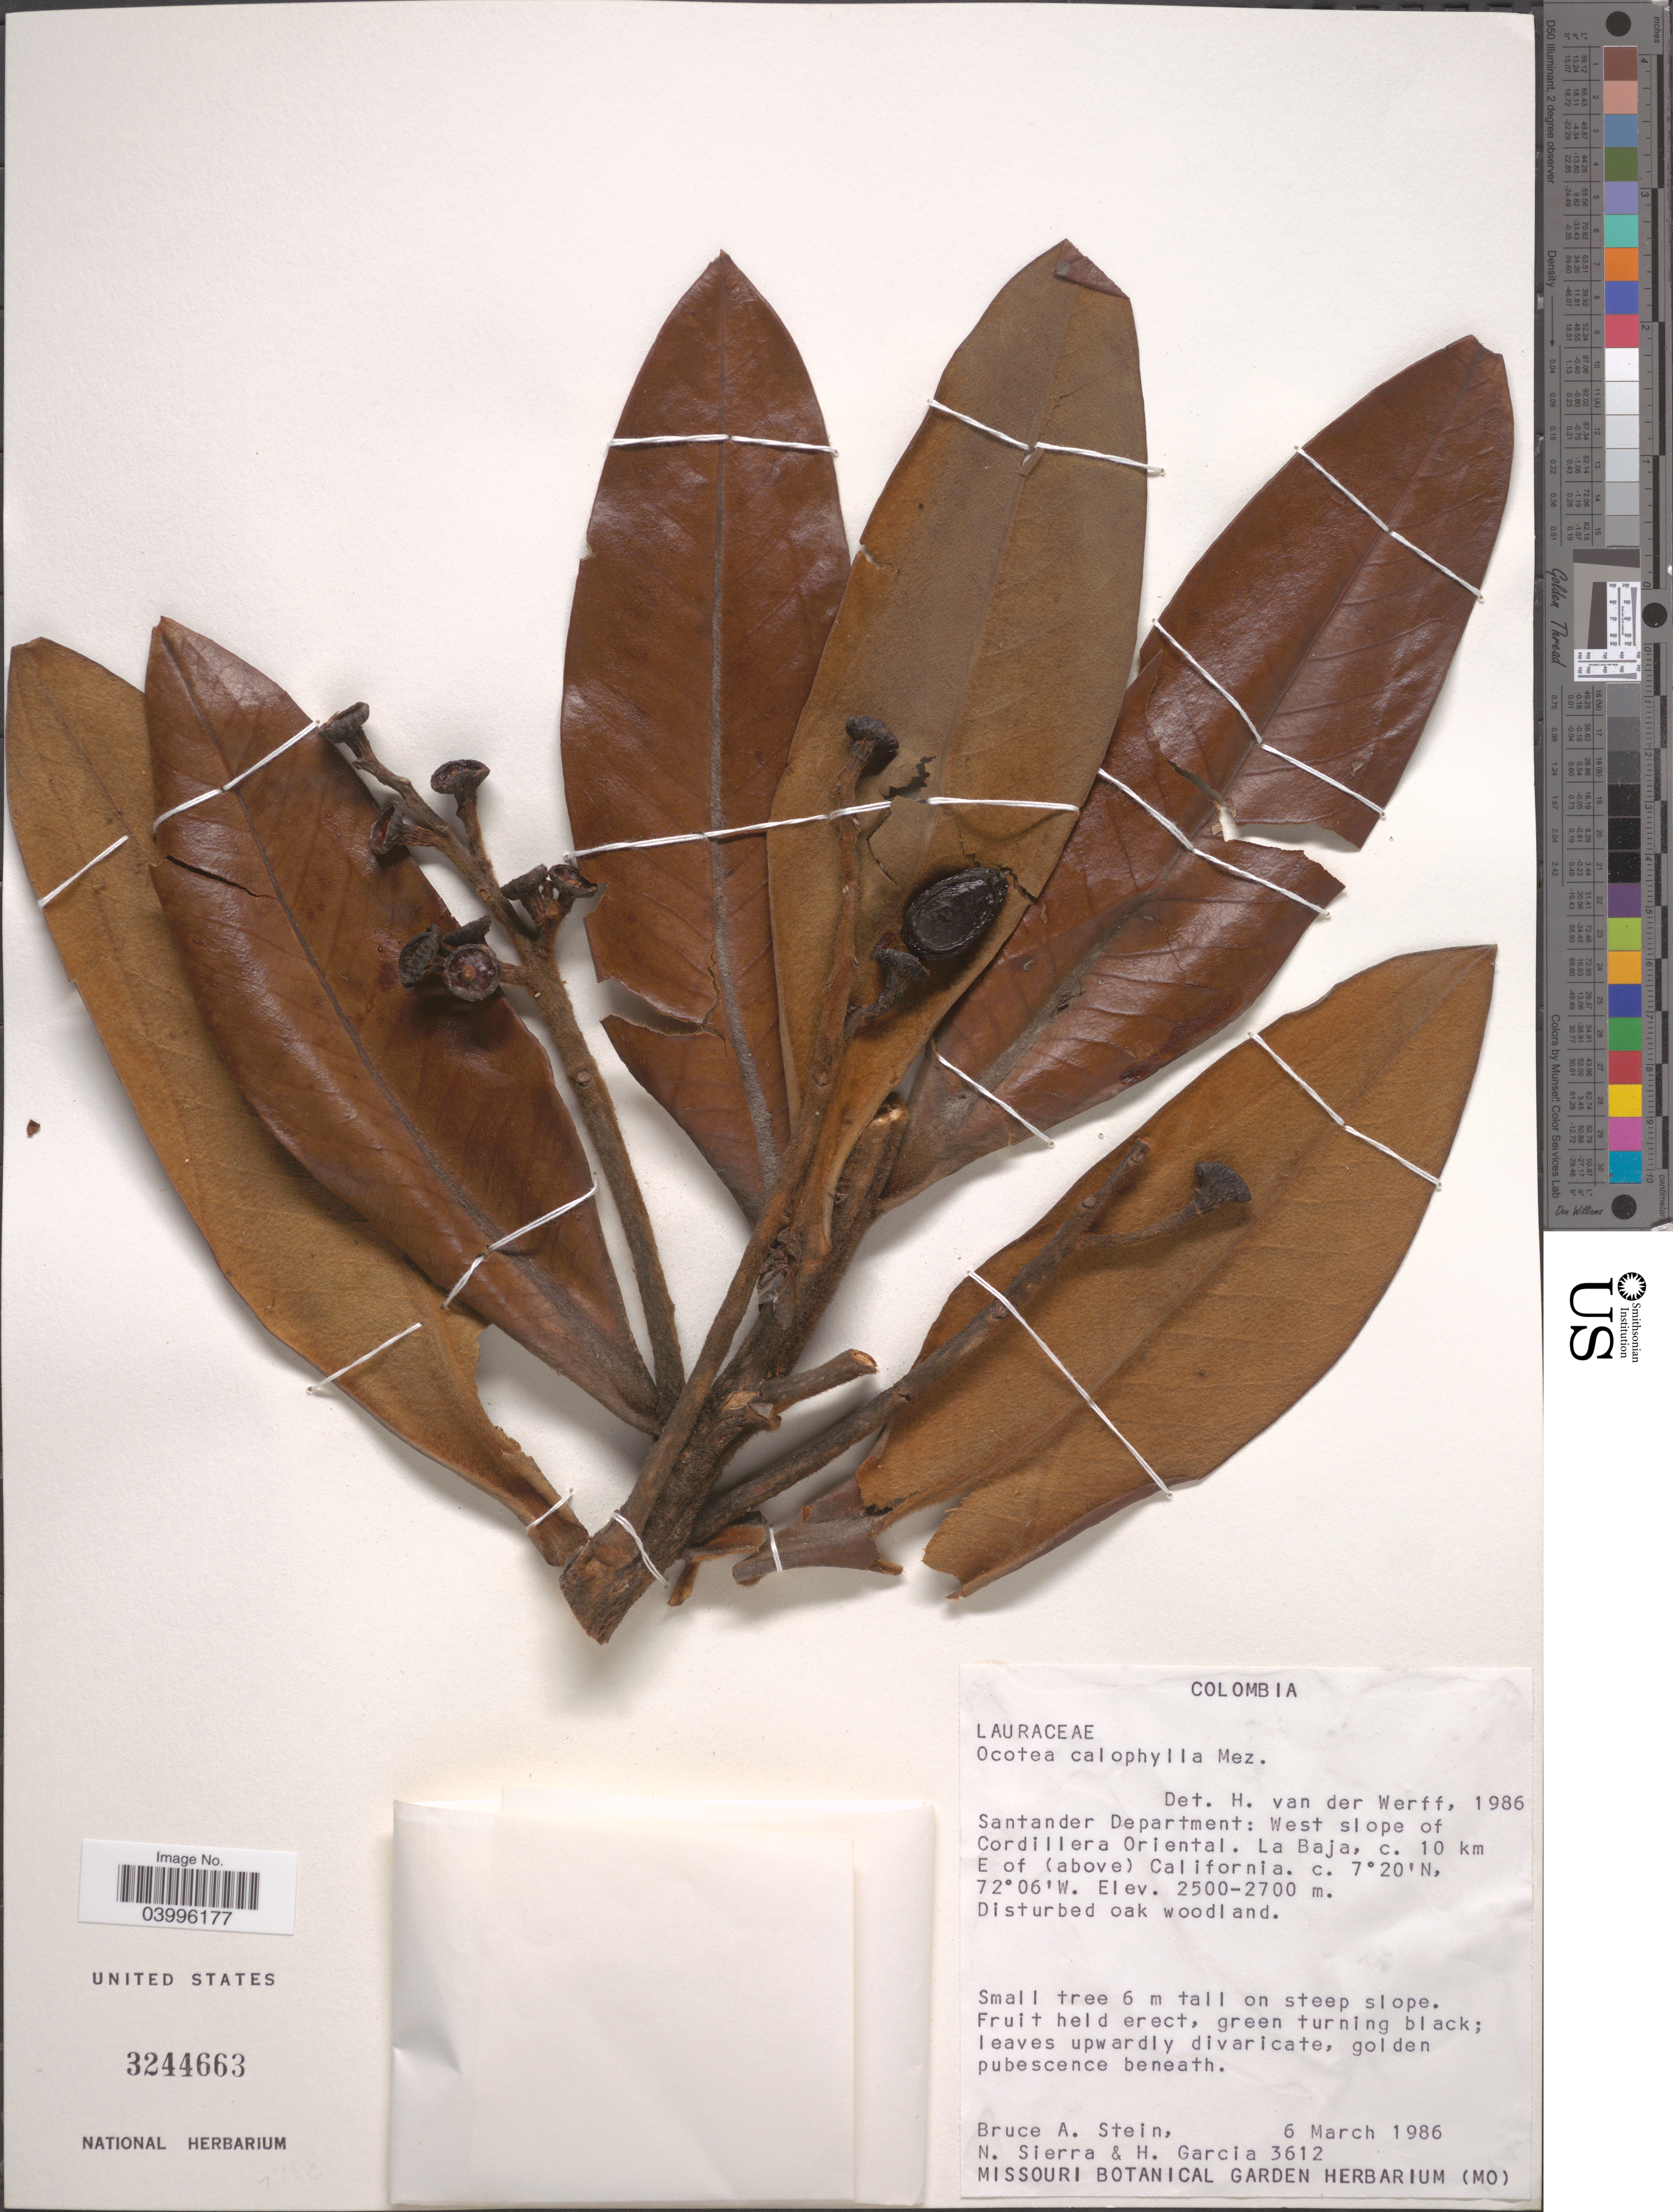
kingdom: Plantae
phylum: Tracheophyta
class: Magnoliopsida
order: Laurales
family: Lauraceae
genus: Ocotea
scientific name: Ocotea calophylla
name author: Mez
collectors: B. A. Stein, N. Sierra & H. Garcia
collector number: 3612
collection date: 1986-03-06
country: Colombia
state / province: Santander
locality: Santander Department: West slope of Cordillera Oriental, La Baja, c. 10 km E of (above) California.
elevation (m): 2500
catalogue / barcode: US 3244663